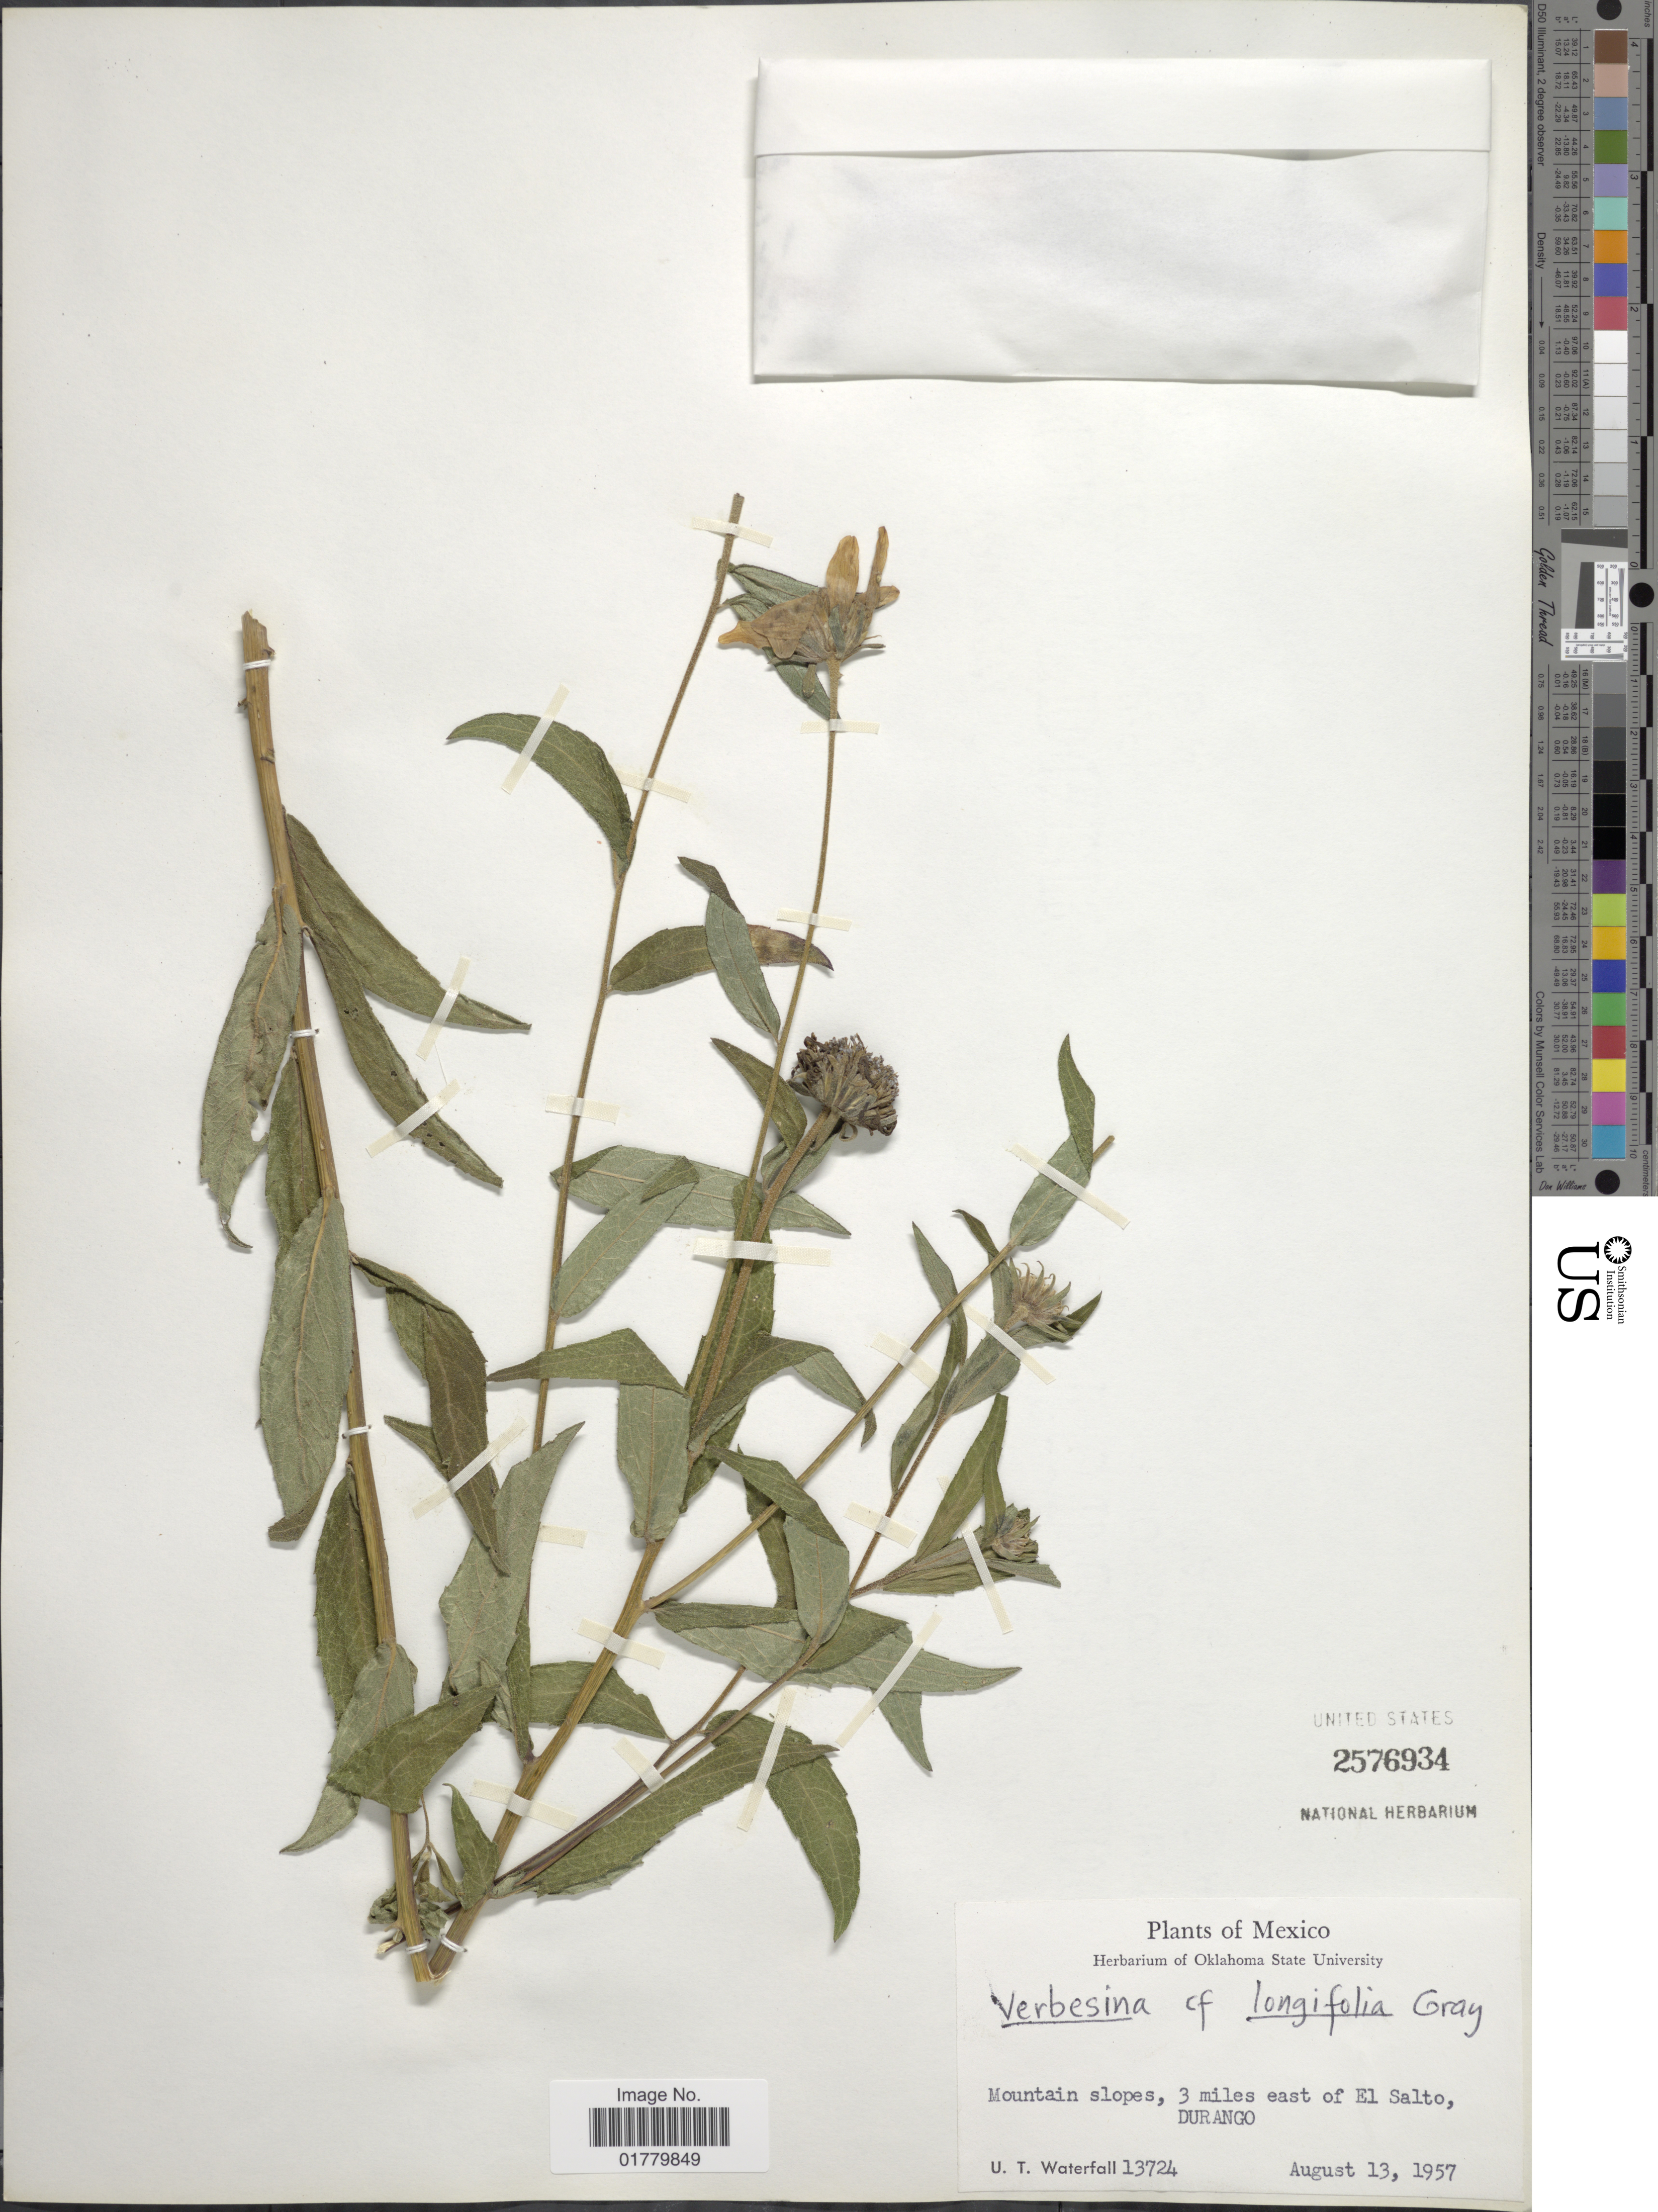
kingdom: Plantae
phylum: Tracheophyta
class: Magnoliopsida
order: Asterales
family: Asteraceae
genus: Verbesina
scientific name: Verbesina longifolia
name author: A. Gray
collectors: U. T. Waterfall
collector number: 13724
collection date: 1957-08-13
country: Mexico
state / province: Durango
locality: Mountain slopes, 3 miles east of El Salto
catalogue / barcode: US 2576934